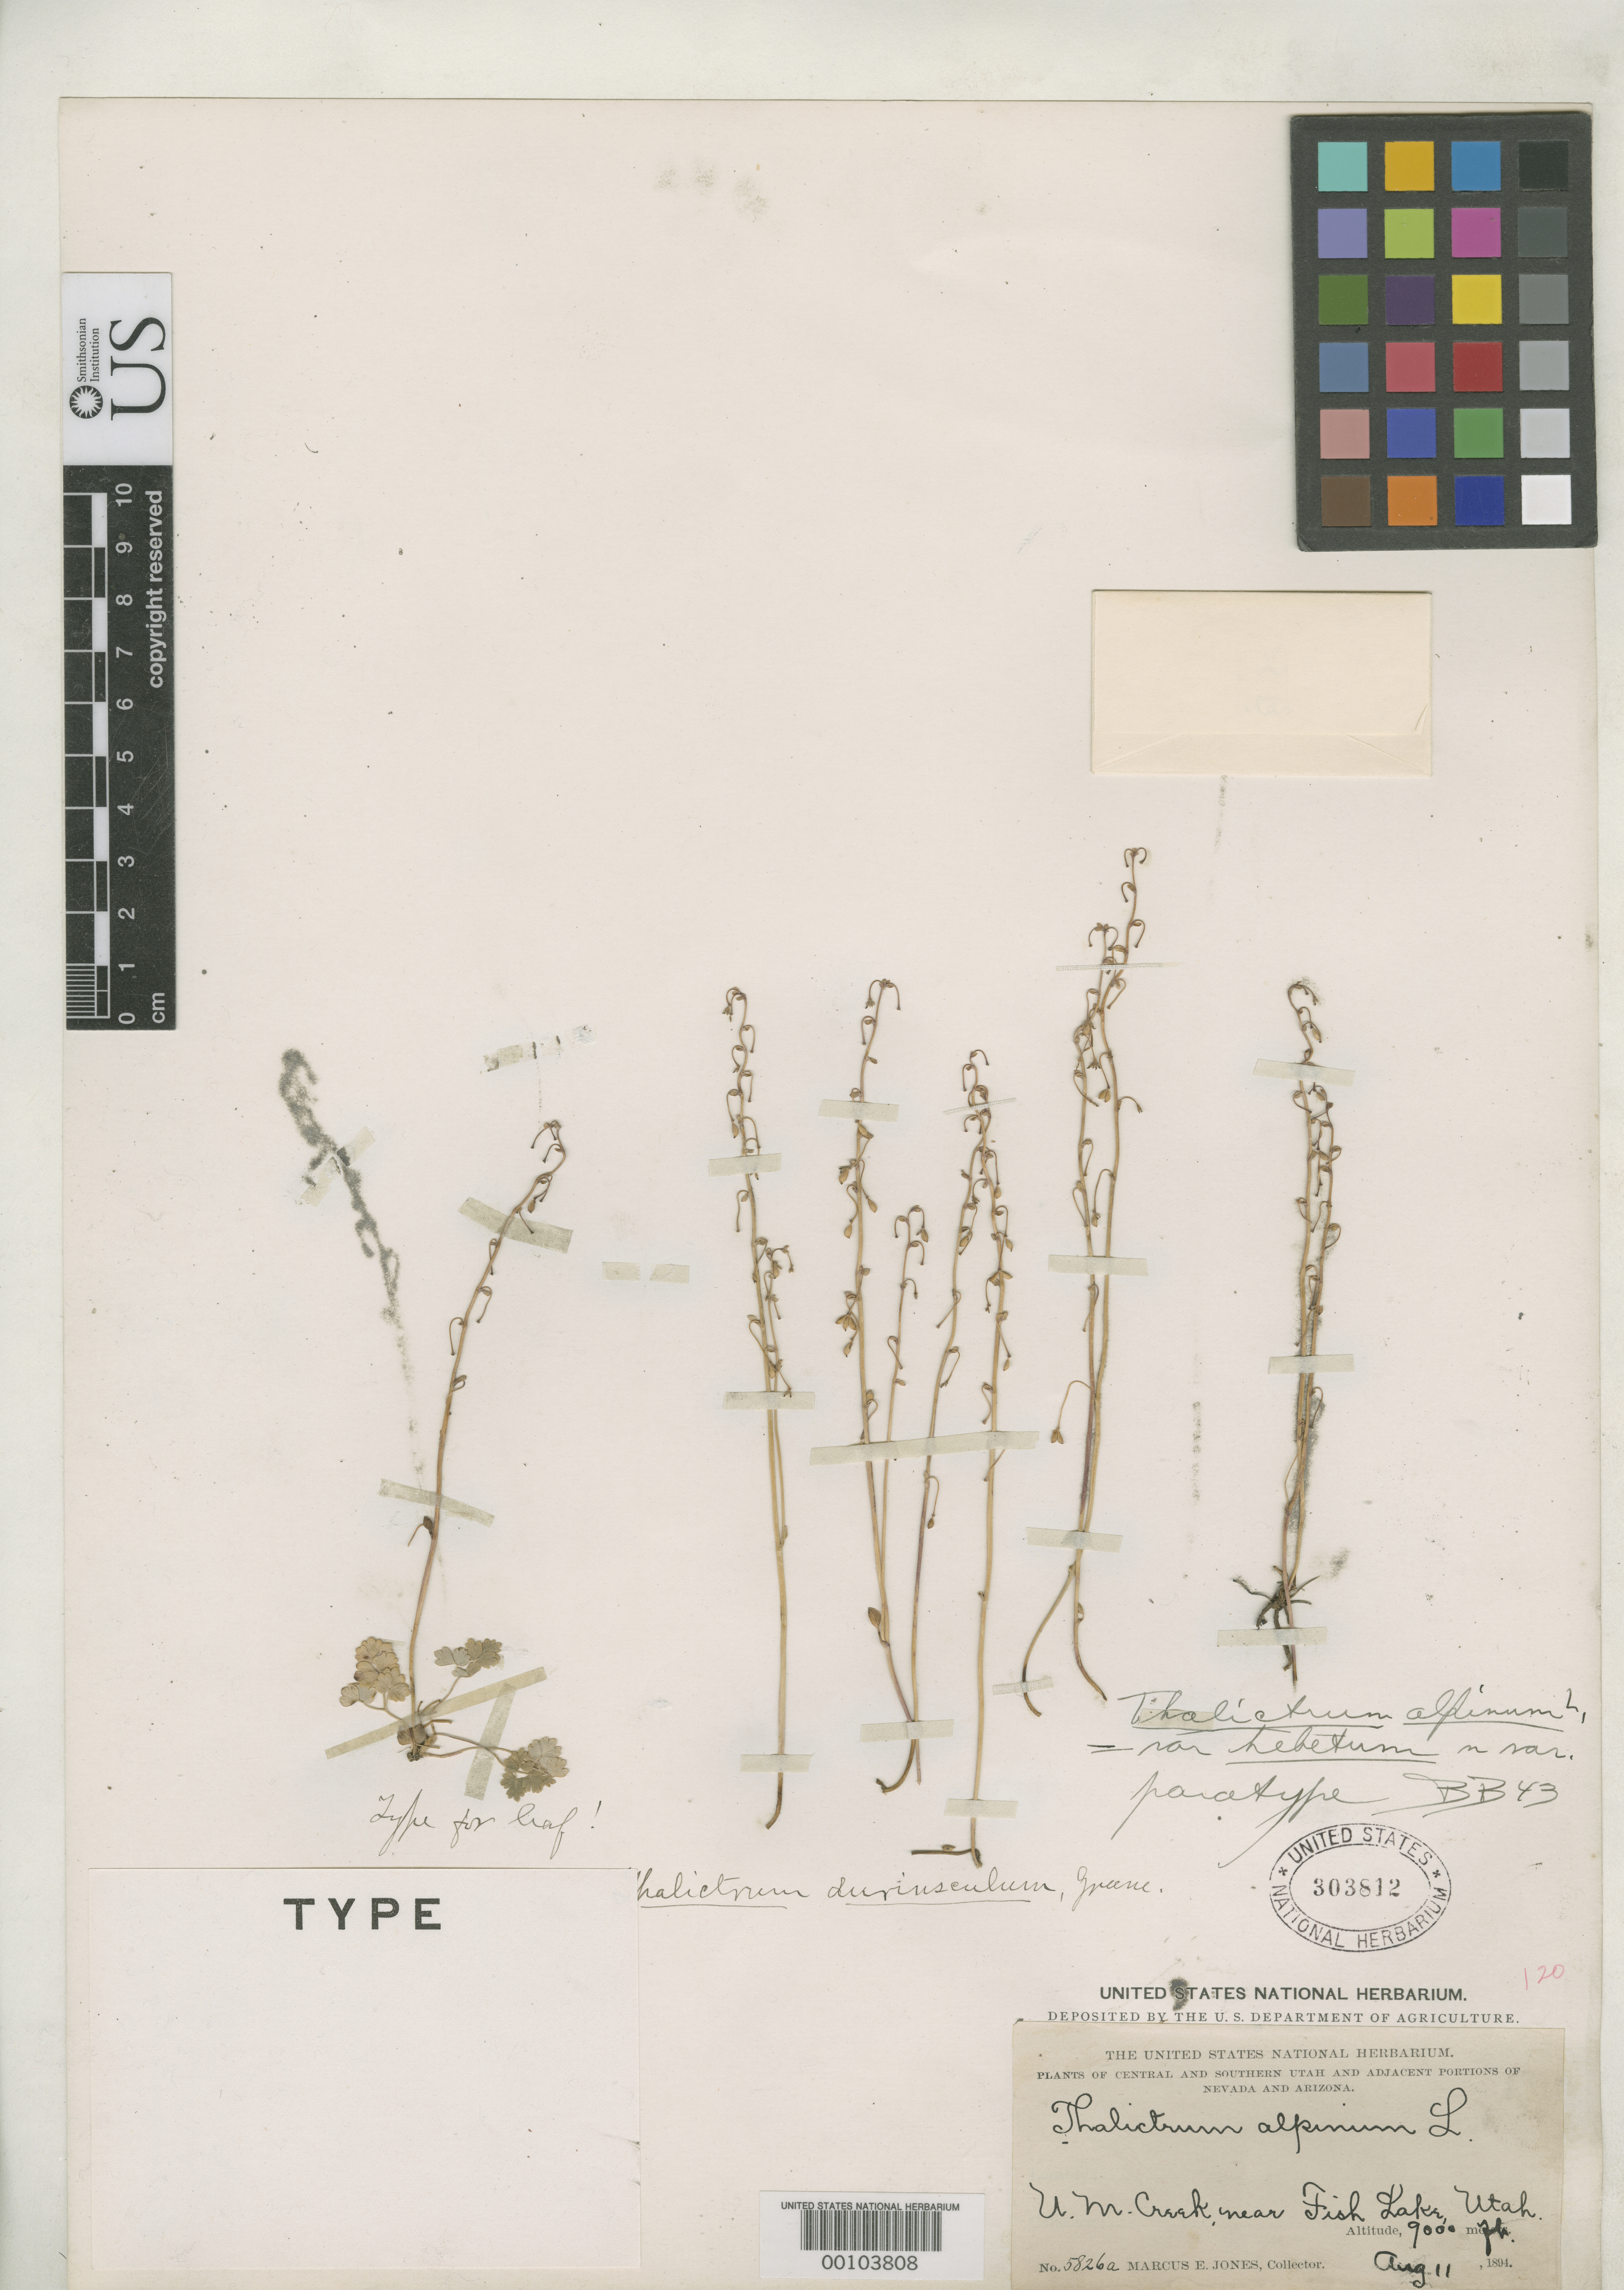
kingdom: Plantae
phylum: Tracheophyta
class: Magnoliopsida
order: Ranunculales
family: Ranunculaceae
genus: Thalictrum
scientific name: Thalictrum duriusculum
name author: Greene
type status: Holotype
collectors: M. E. Jones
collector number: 5826 a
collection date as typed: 11 Aug 1894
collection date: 1894-08-11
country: United States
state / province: Utah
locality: U.M. Creek, near Fish Lake.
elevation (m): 2743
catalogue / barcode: US 303812